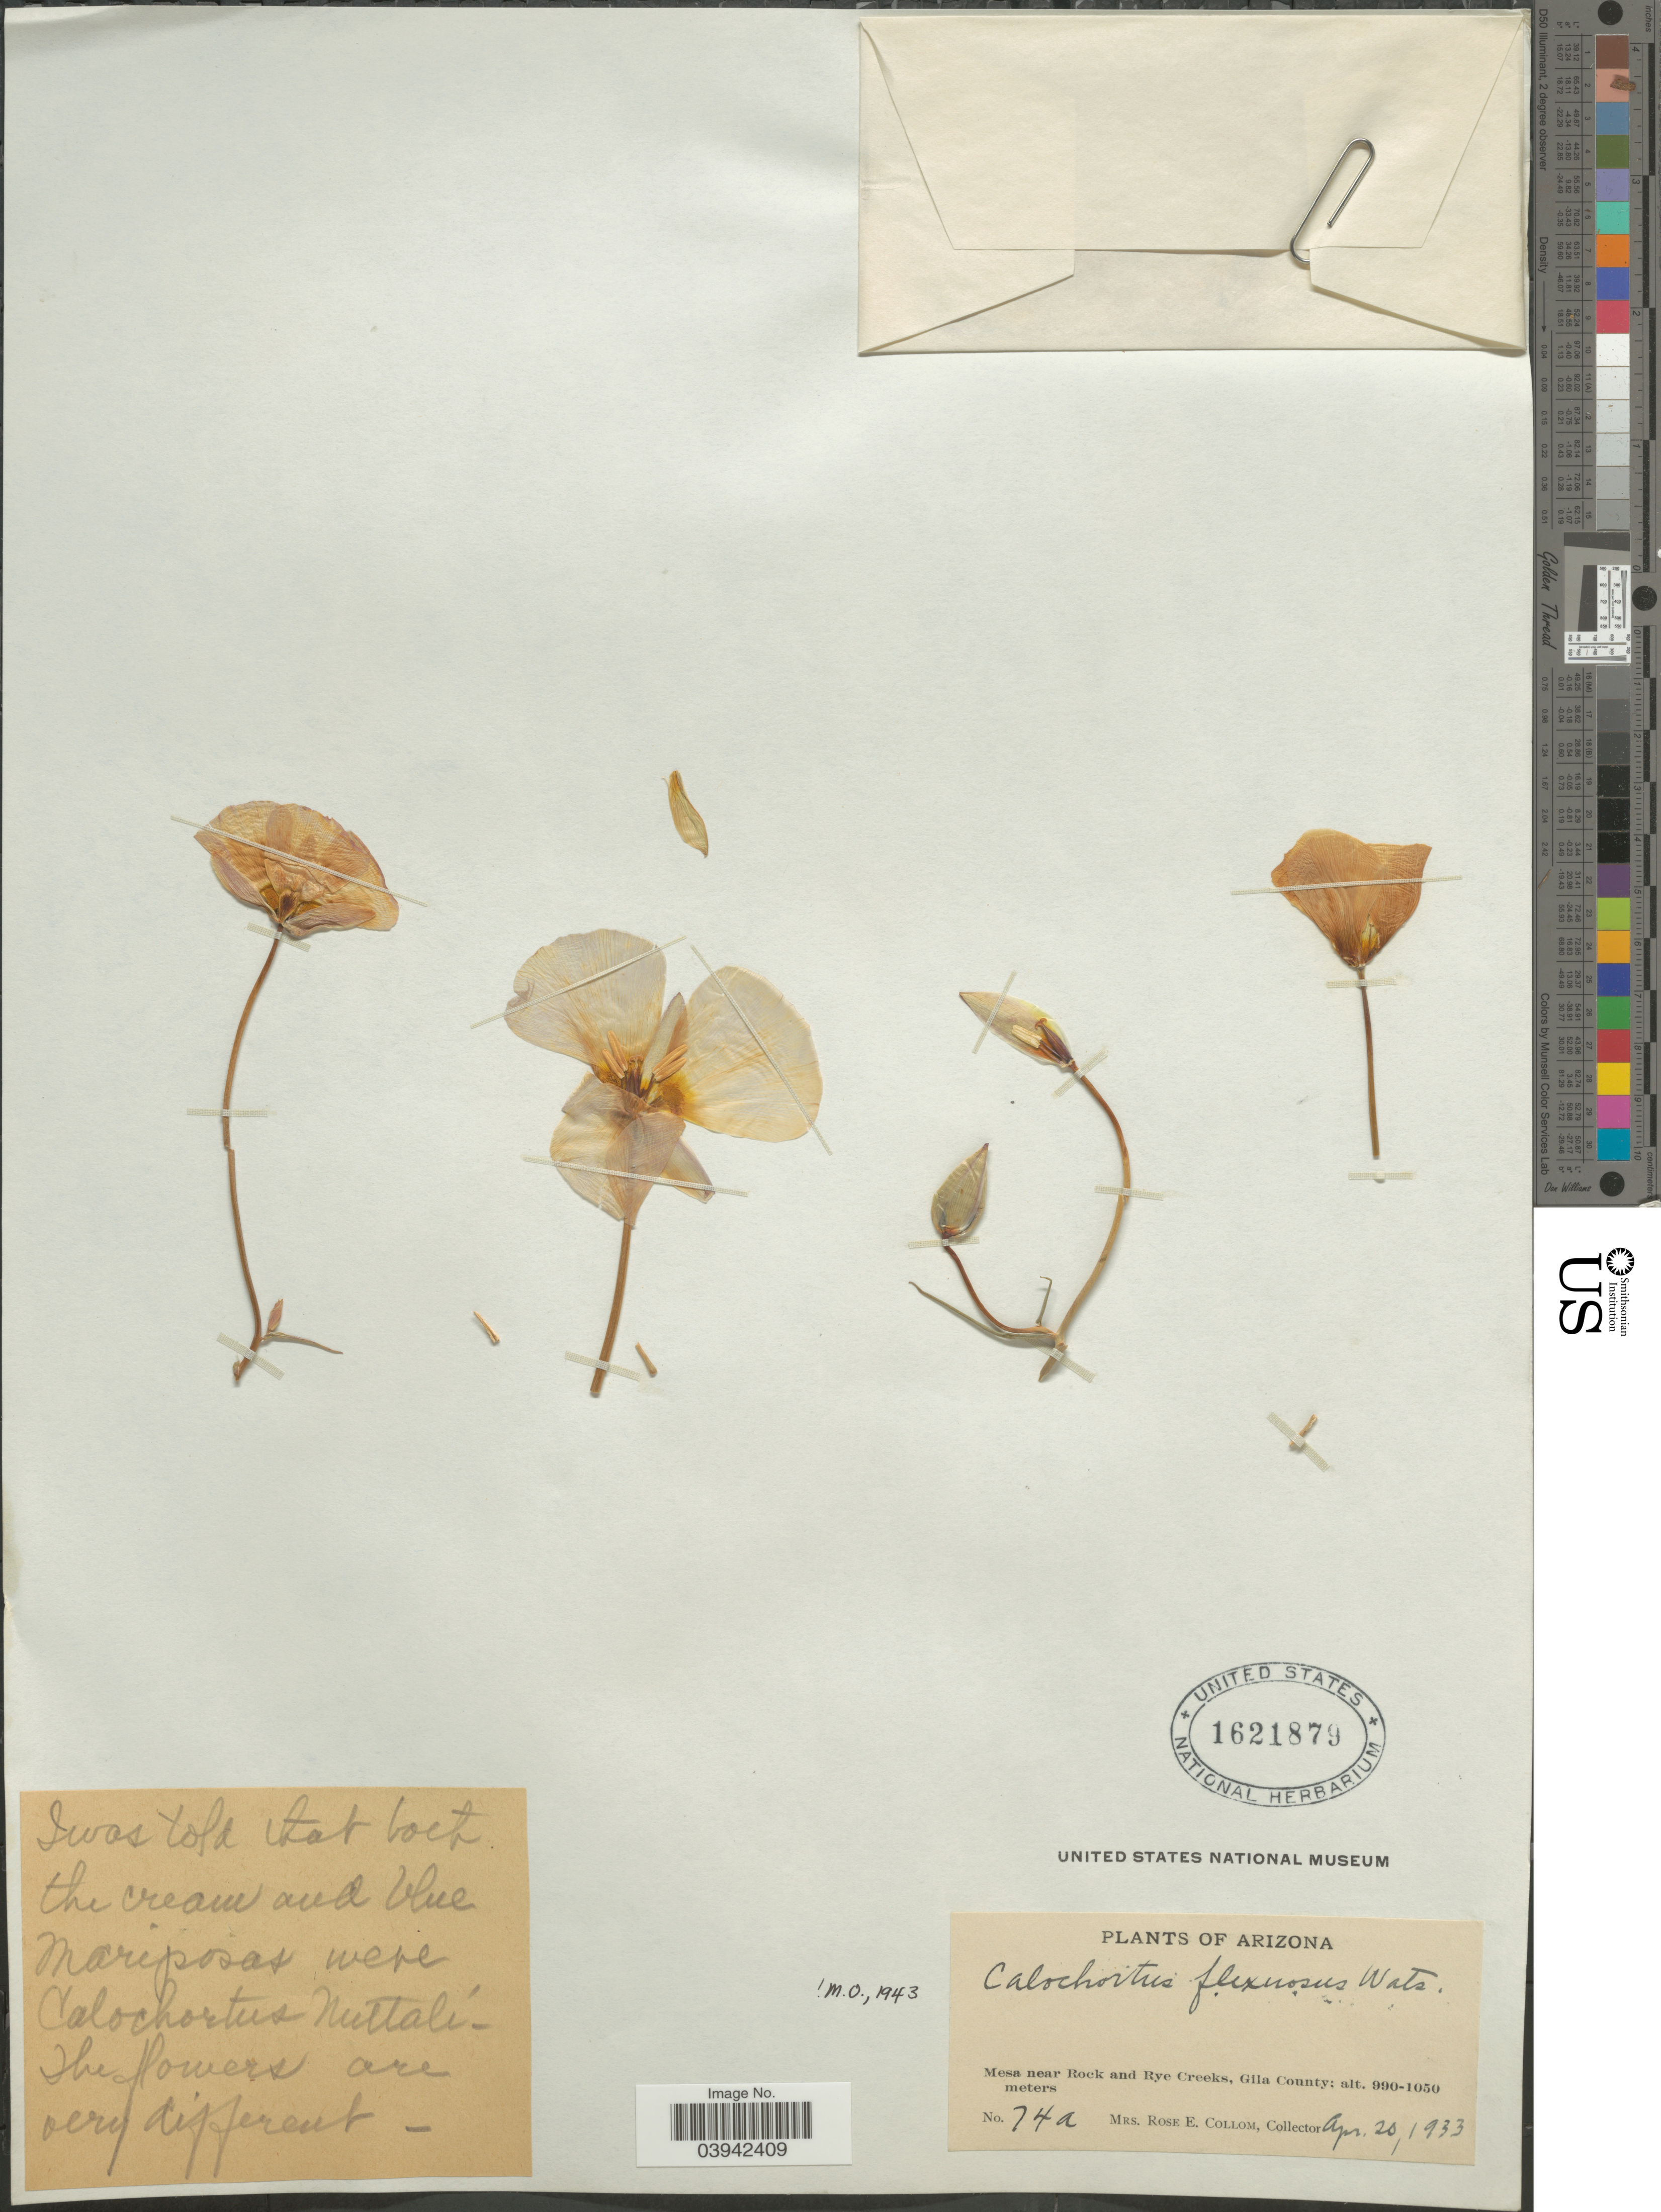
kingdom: Plantae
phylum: Tracheophyta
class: Liliopsida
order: Liliales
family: Liliaceae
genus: Calochortus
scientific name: Calochortus flexuosus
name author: S. Watson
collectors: R. E. Collom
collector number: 74a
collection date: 1933-04-20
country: United States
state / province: Arizona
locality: Mesa near Rock and Rye Creeks, Gila County.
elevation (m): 990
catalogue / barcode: US 1621879